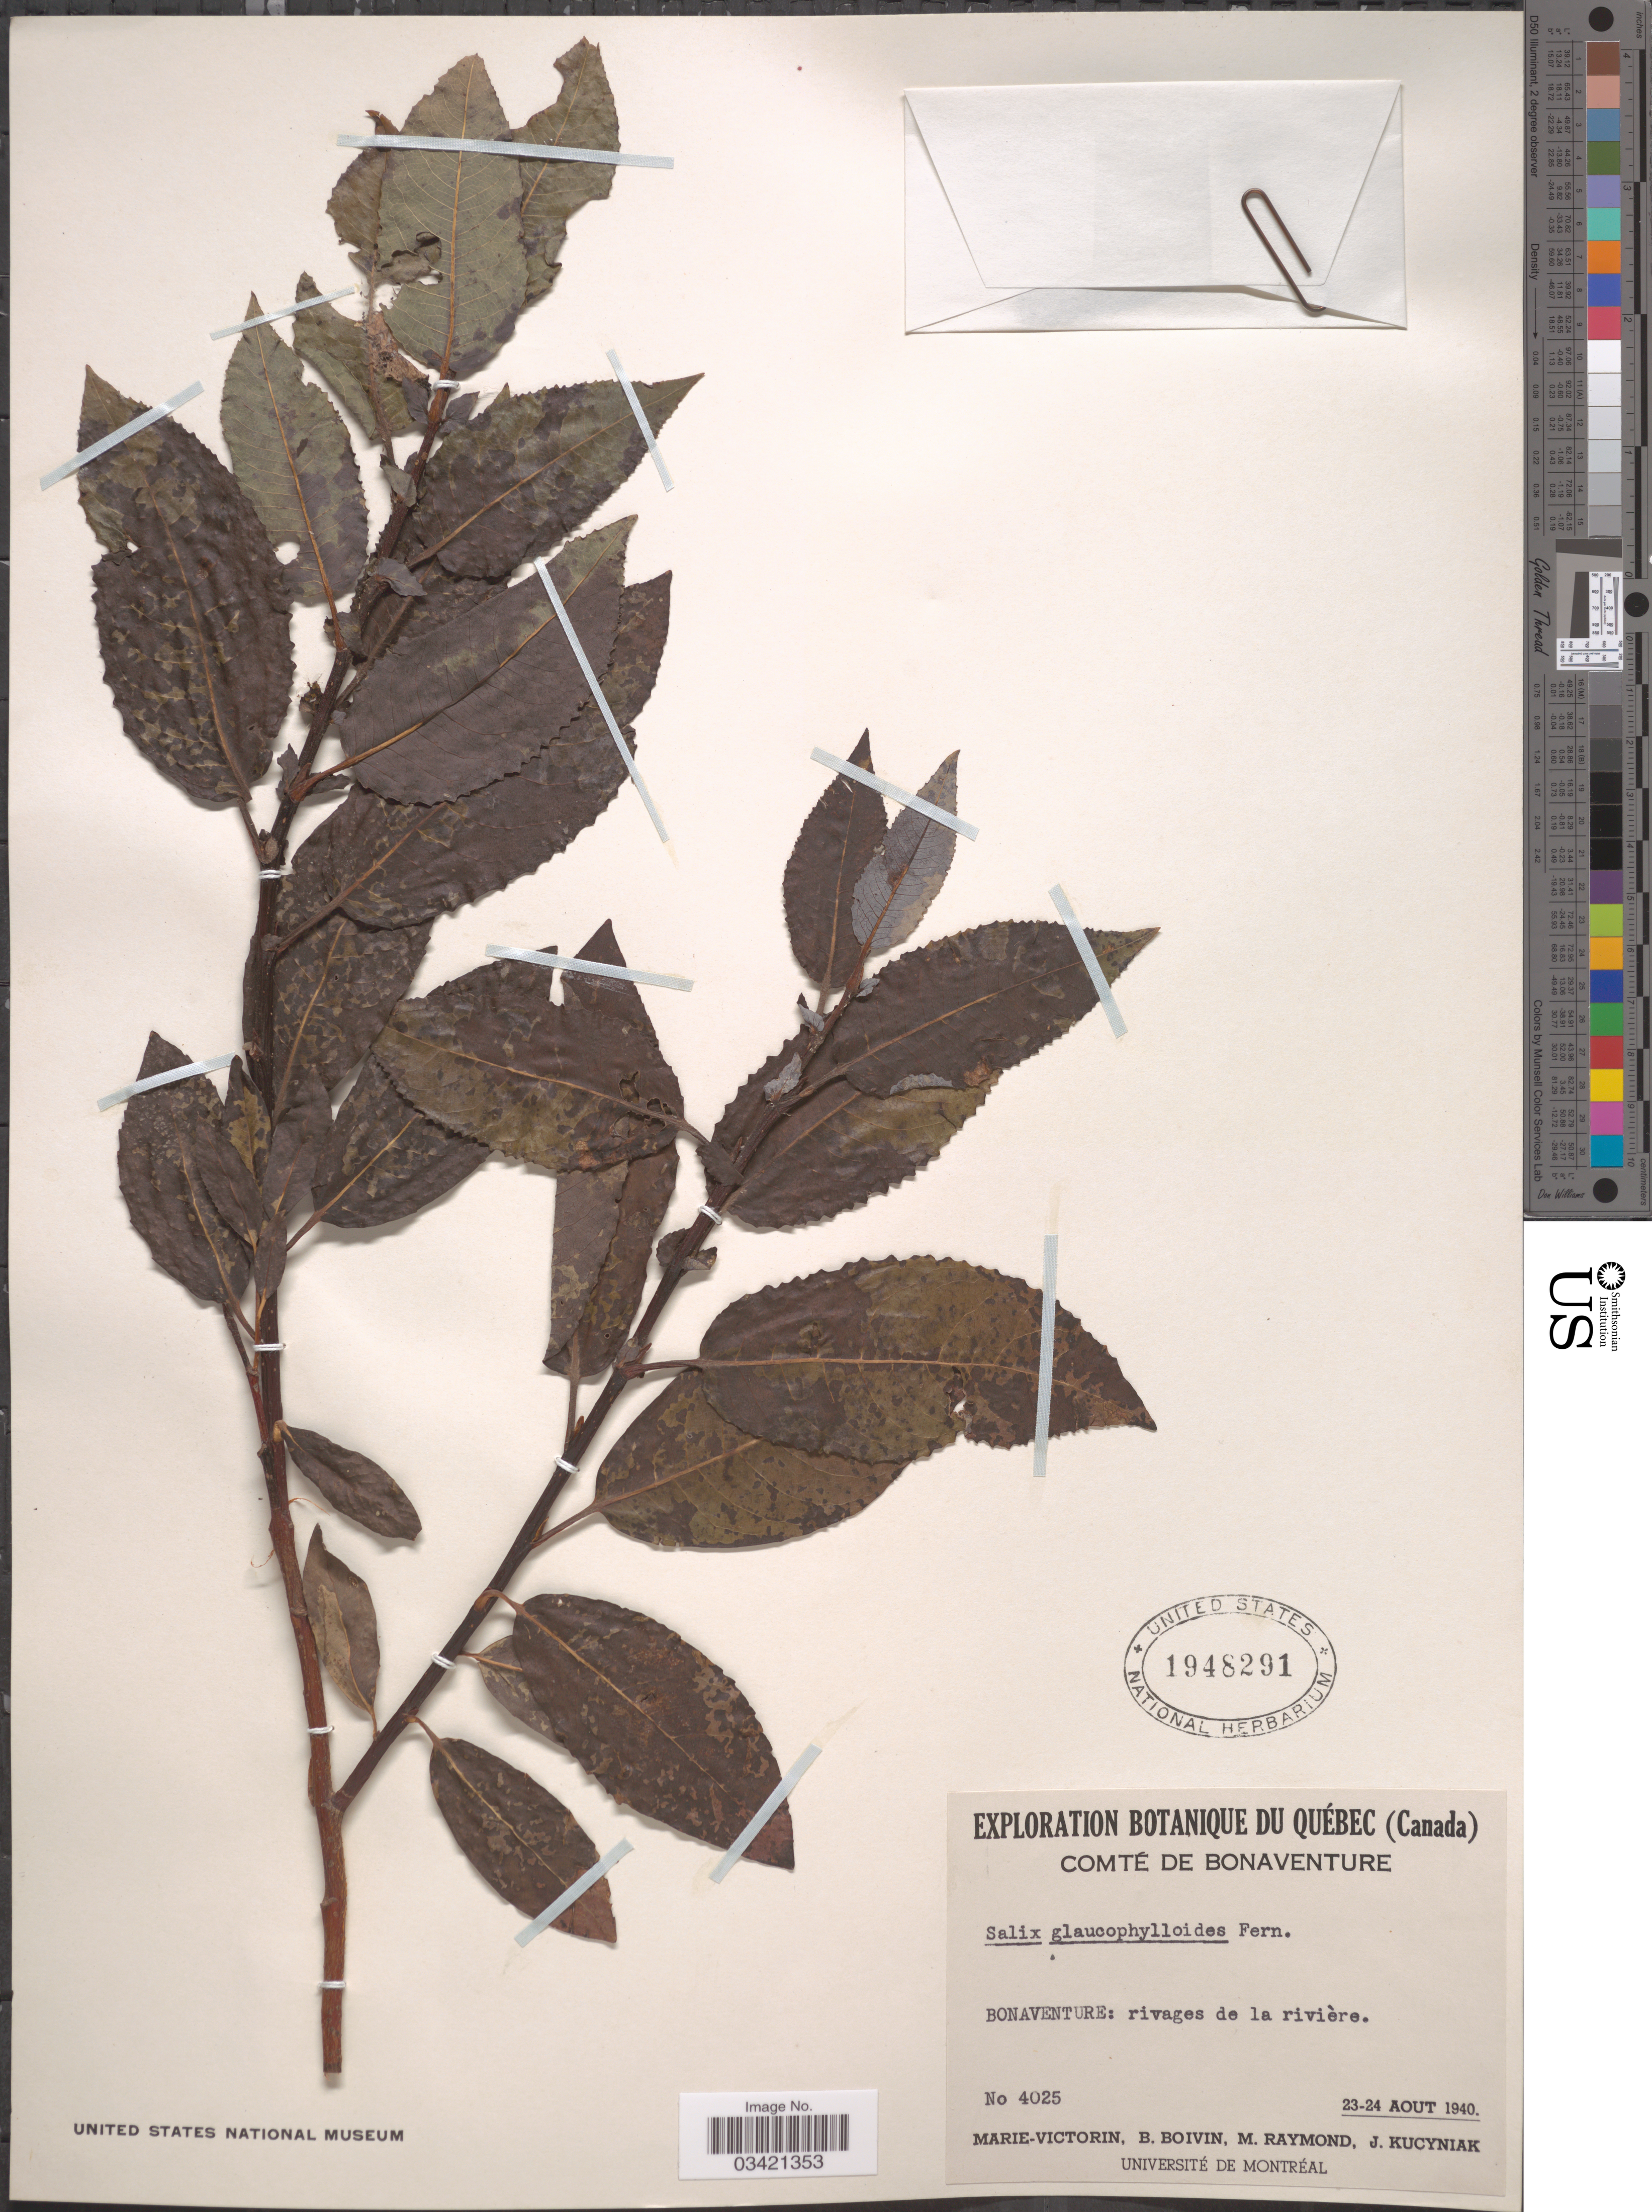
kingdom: Plantae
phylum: Tracheophyta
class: Magnoliopsida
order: Malpighiales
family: Salicaceae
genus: Salix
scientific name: Salix glaucophylla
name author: Andersson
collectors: -. Marie-Victorin, J. R. B. Boivin, M. Raymond & J. Kucyniak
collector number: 4025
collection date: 1940-08-23/1940-08-24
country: Canada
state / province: Quebec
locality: Comté de Bonaventure. Bonaventure: rivages de la rivière.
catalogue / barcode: US 1948291